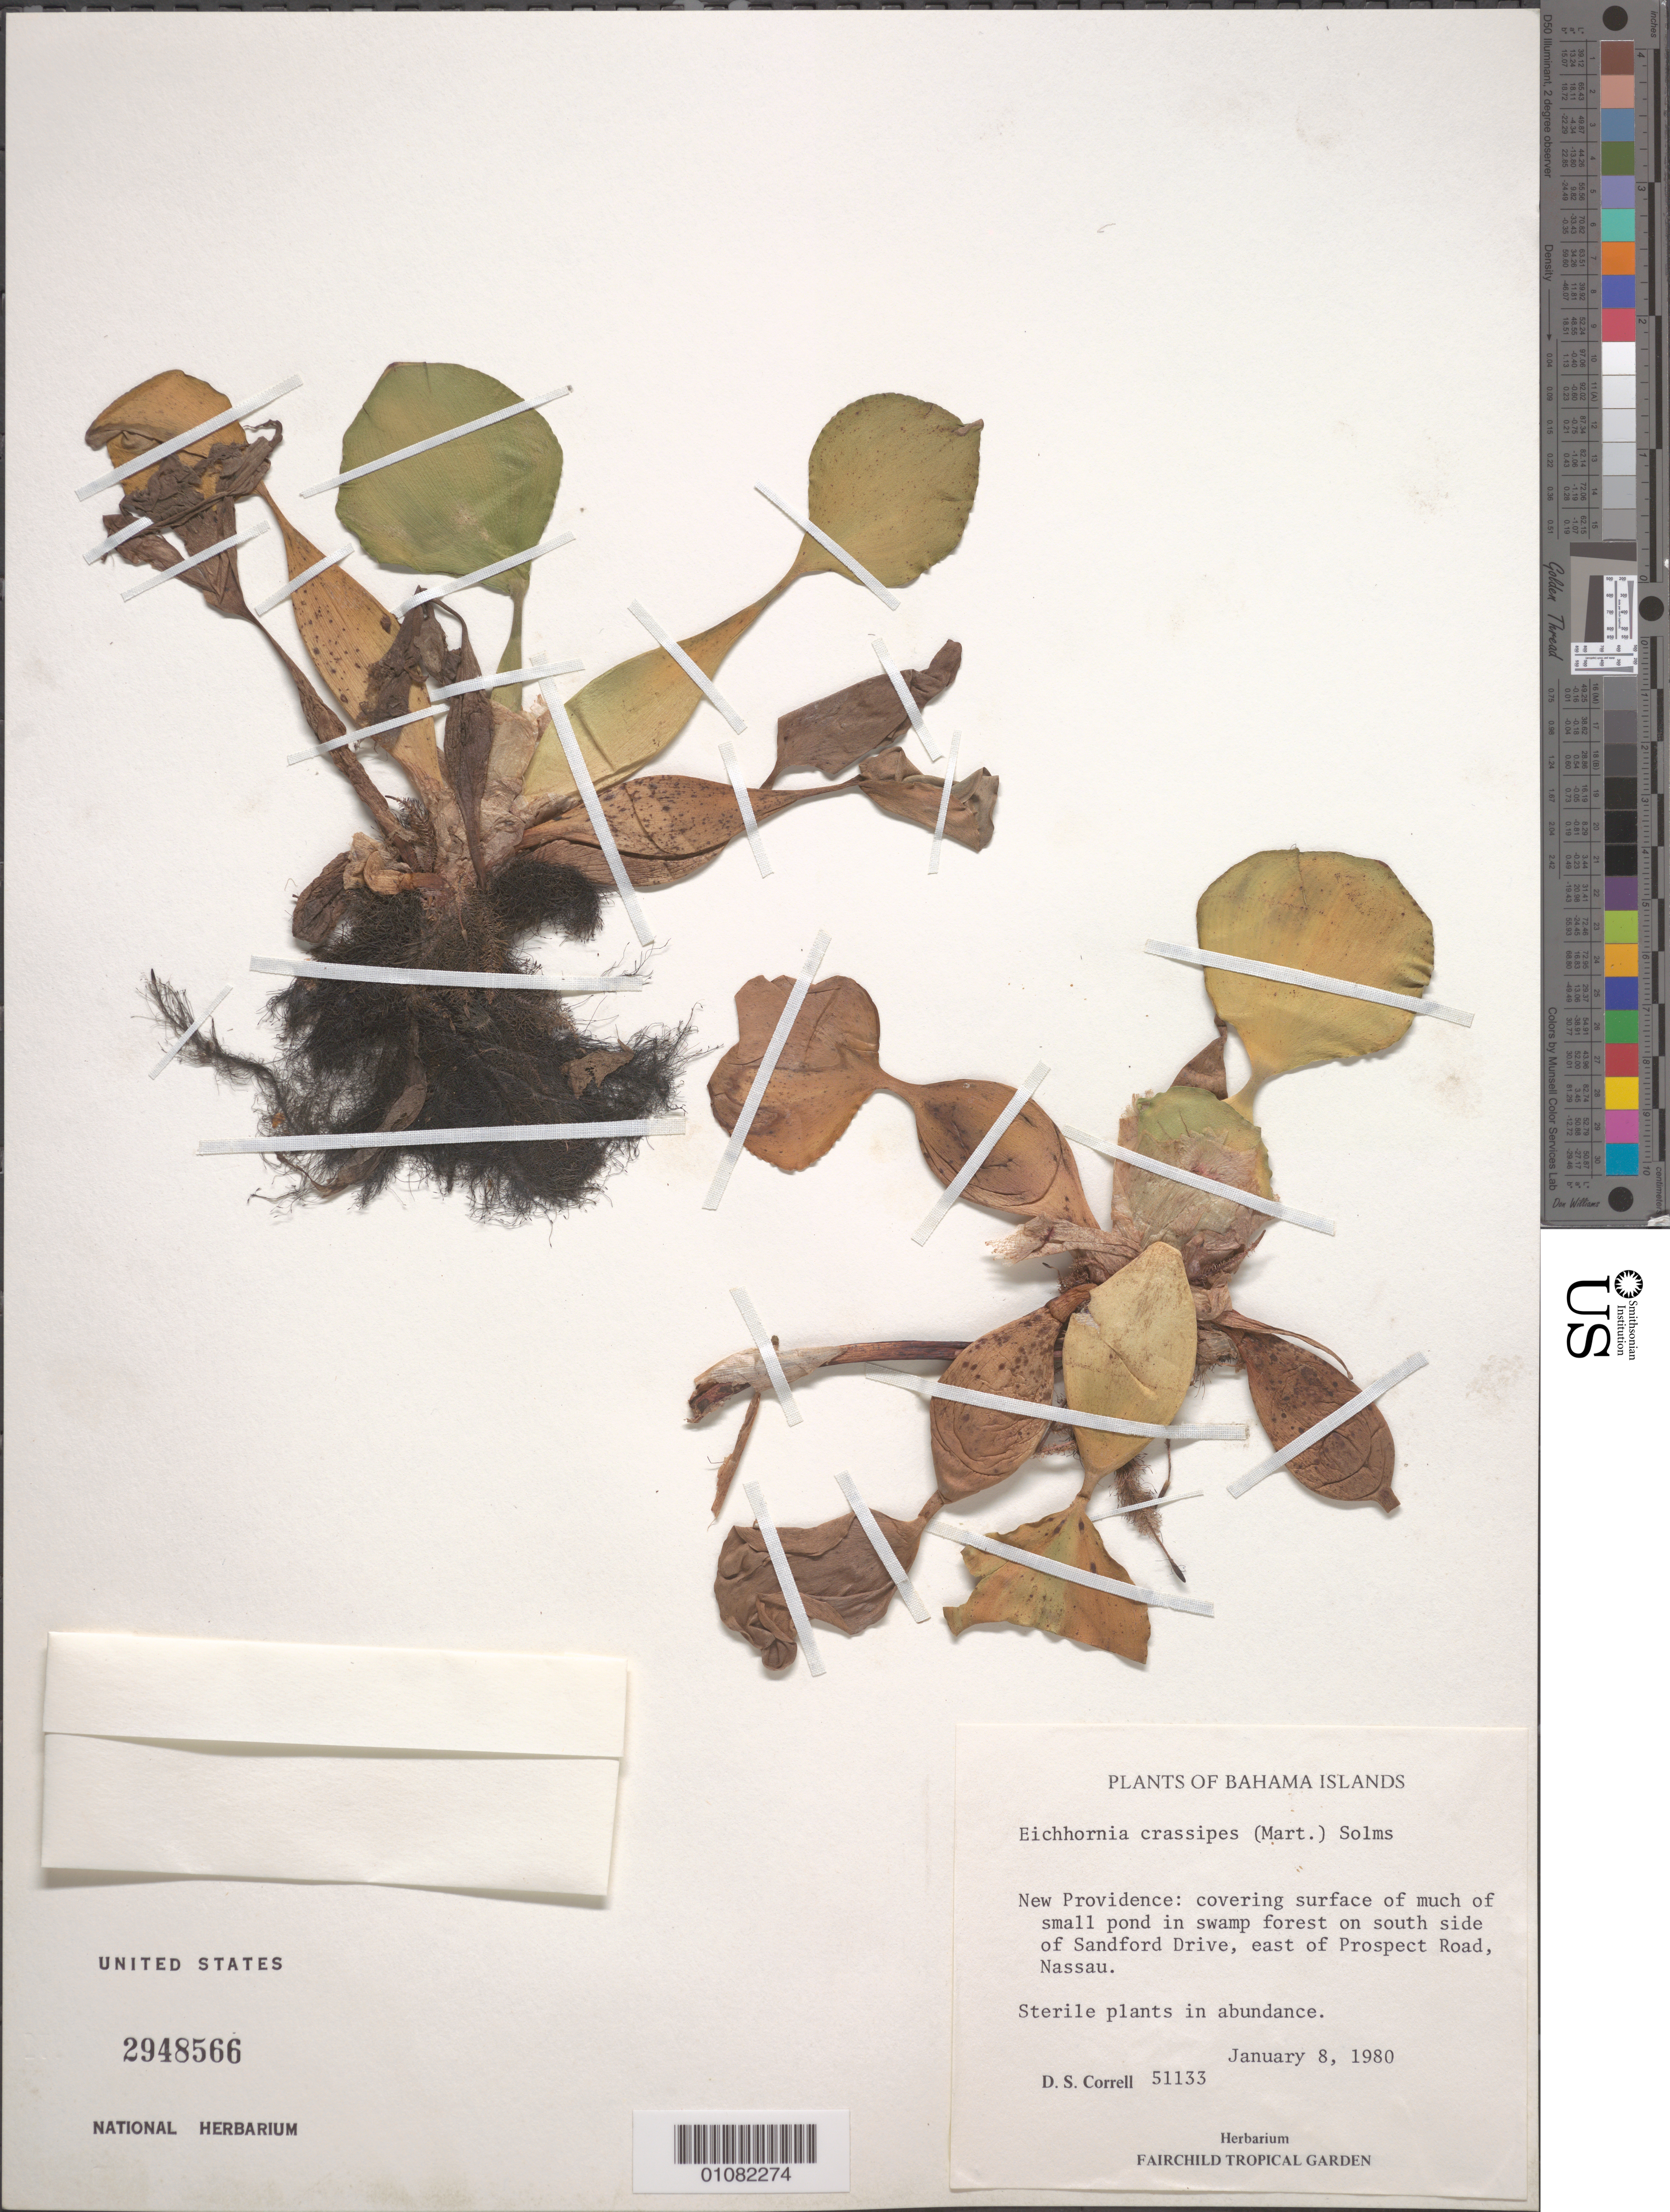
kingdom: Plantae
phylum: Tracheophyta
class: Liliopsida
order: Commelinales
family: Pontederiaceae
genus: Eichhornia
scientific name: Eichhornia crassipes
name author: (Mart.) Solms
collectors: D. S. Correll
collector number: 51133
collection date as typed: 08 Jan 1980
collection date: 1980-01-08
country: Bahamas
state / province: New Providence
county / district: Nassau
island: New Providence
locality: on S side of Sandford Drive, E of Prospect Road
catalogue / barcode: US 2948566